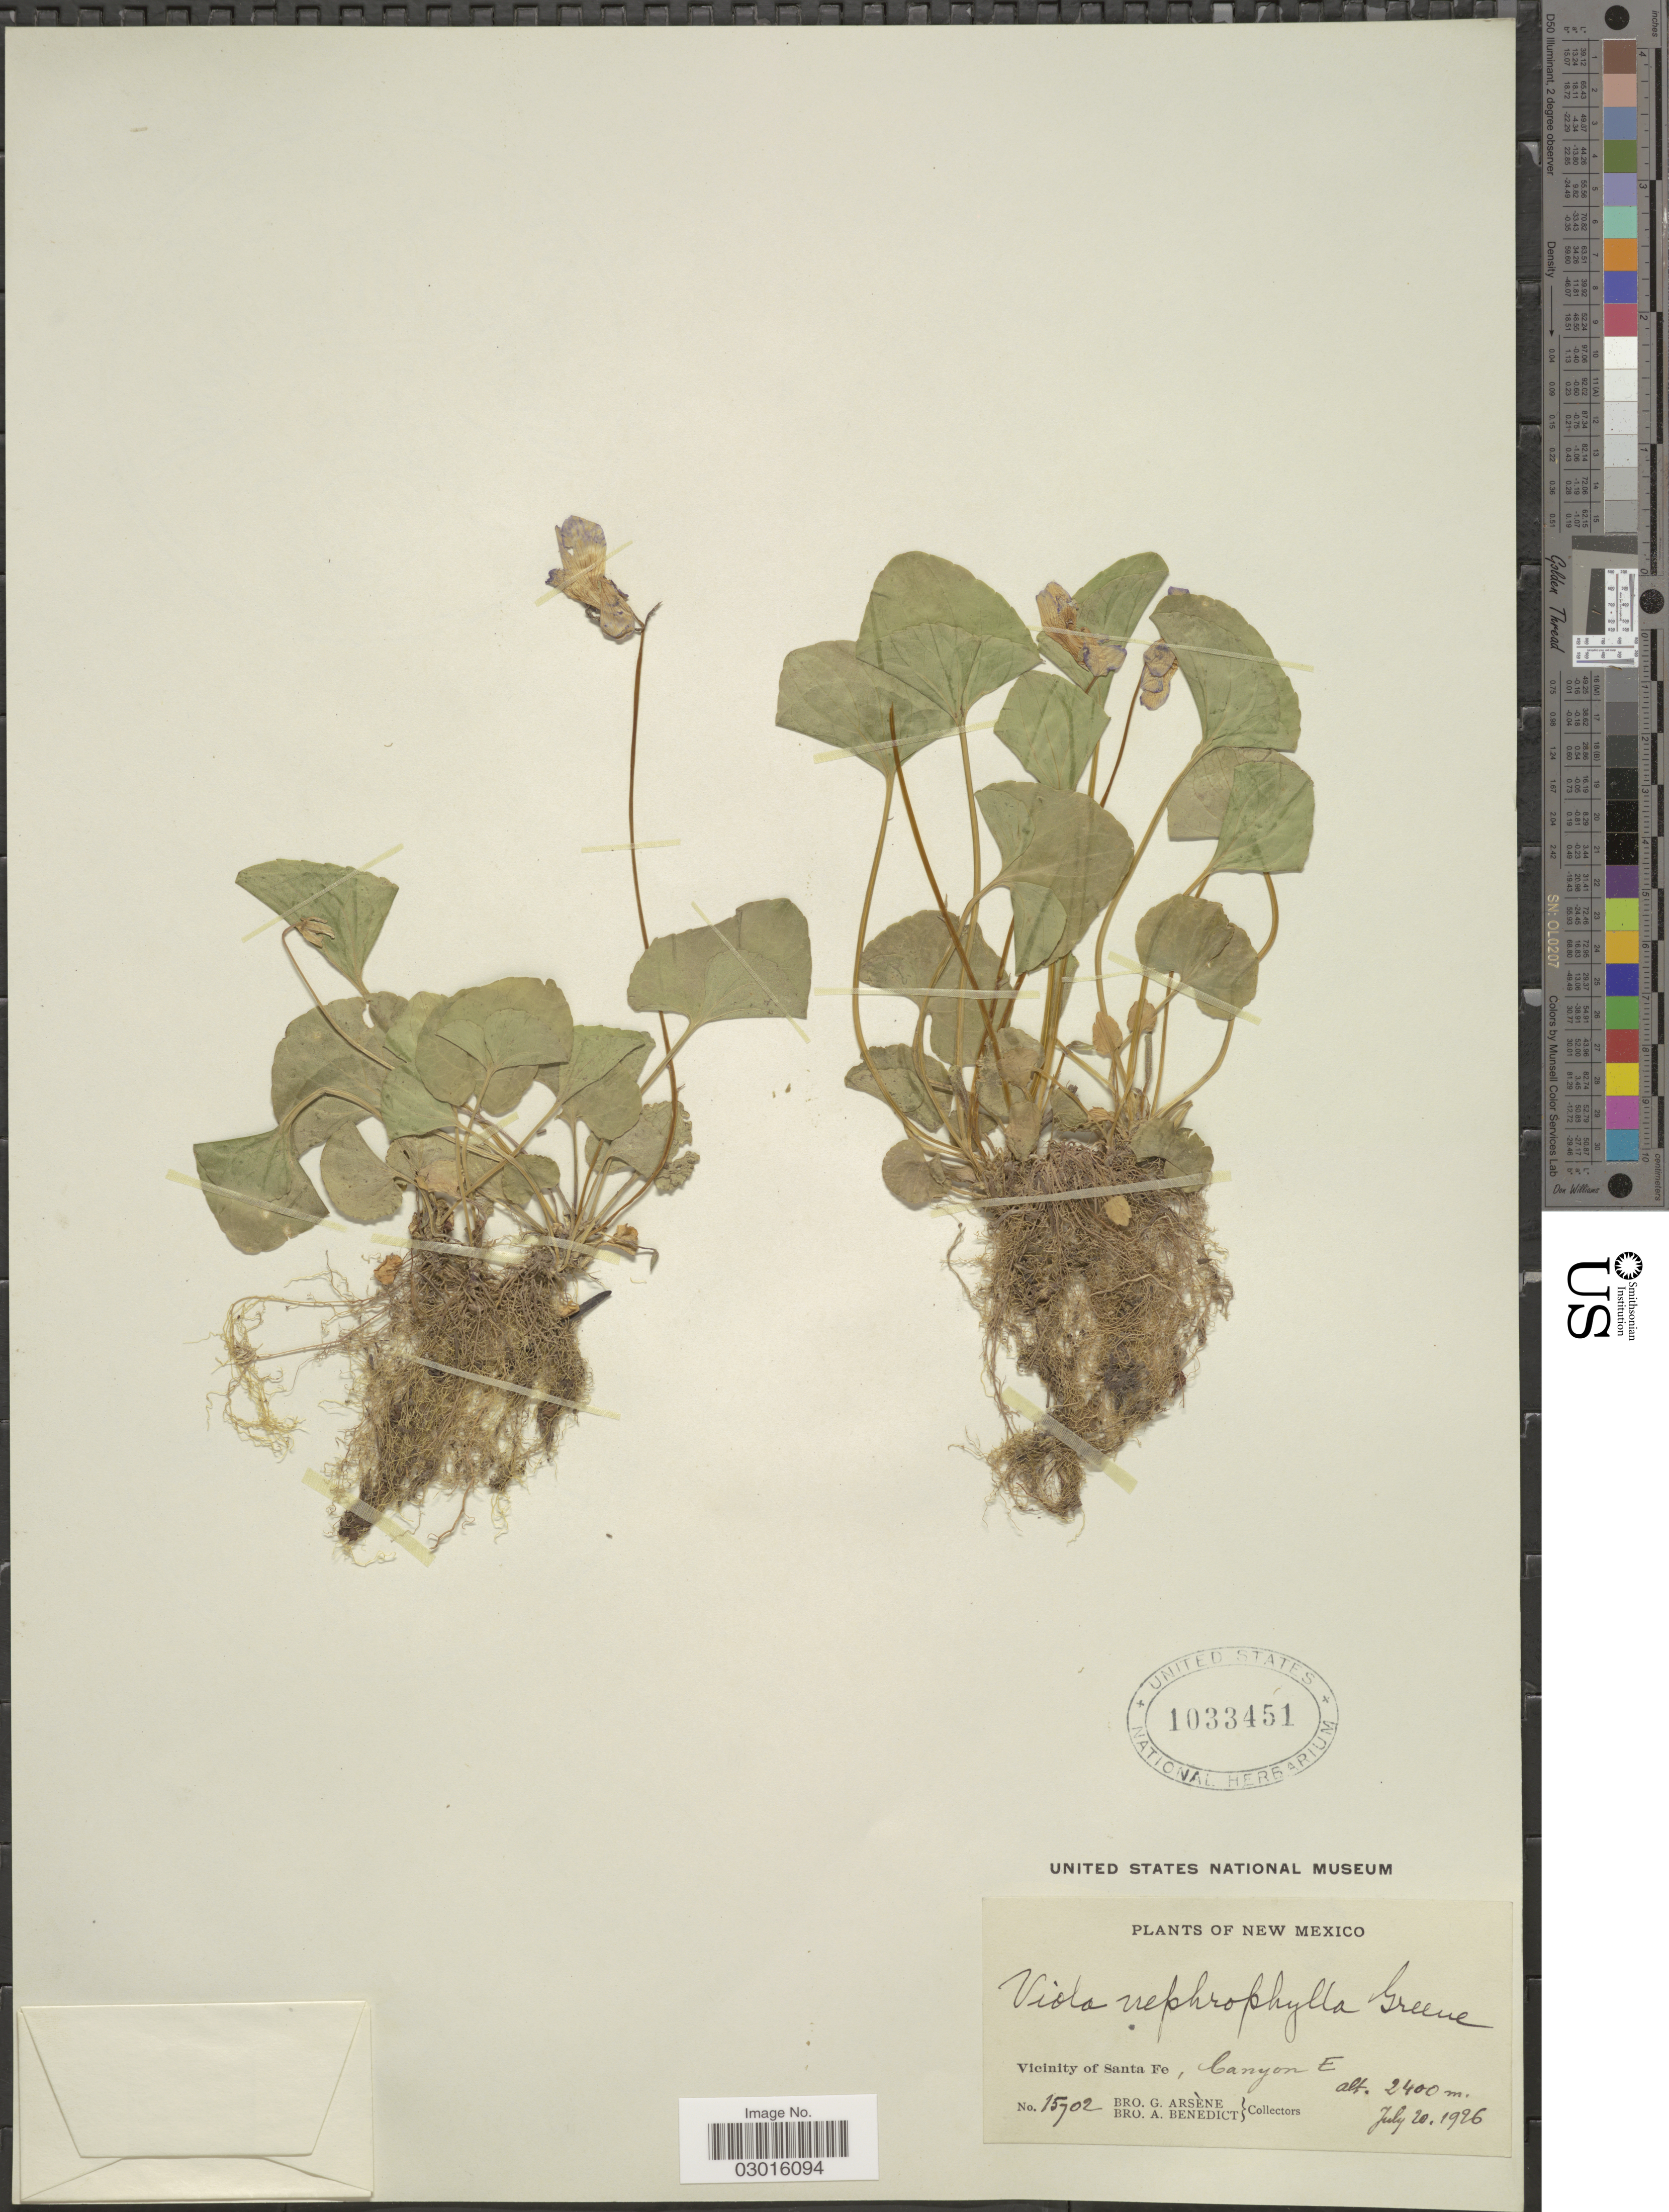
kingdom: Plantae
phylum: Tracheophyta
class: Magnoliopsida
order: Malpighiales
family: Violaceae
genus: Viola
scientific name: Viola nephrophylla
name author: Greene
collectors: Bro. G. Arsène & Bro. A. Benedict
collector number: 15702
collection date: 1926-07-20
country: United States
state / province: New Mexico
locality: Vicinity of Santa Fe, Canyon E.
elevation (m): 2400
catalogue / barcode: US 1033451